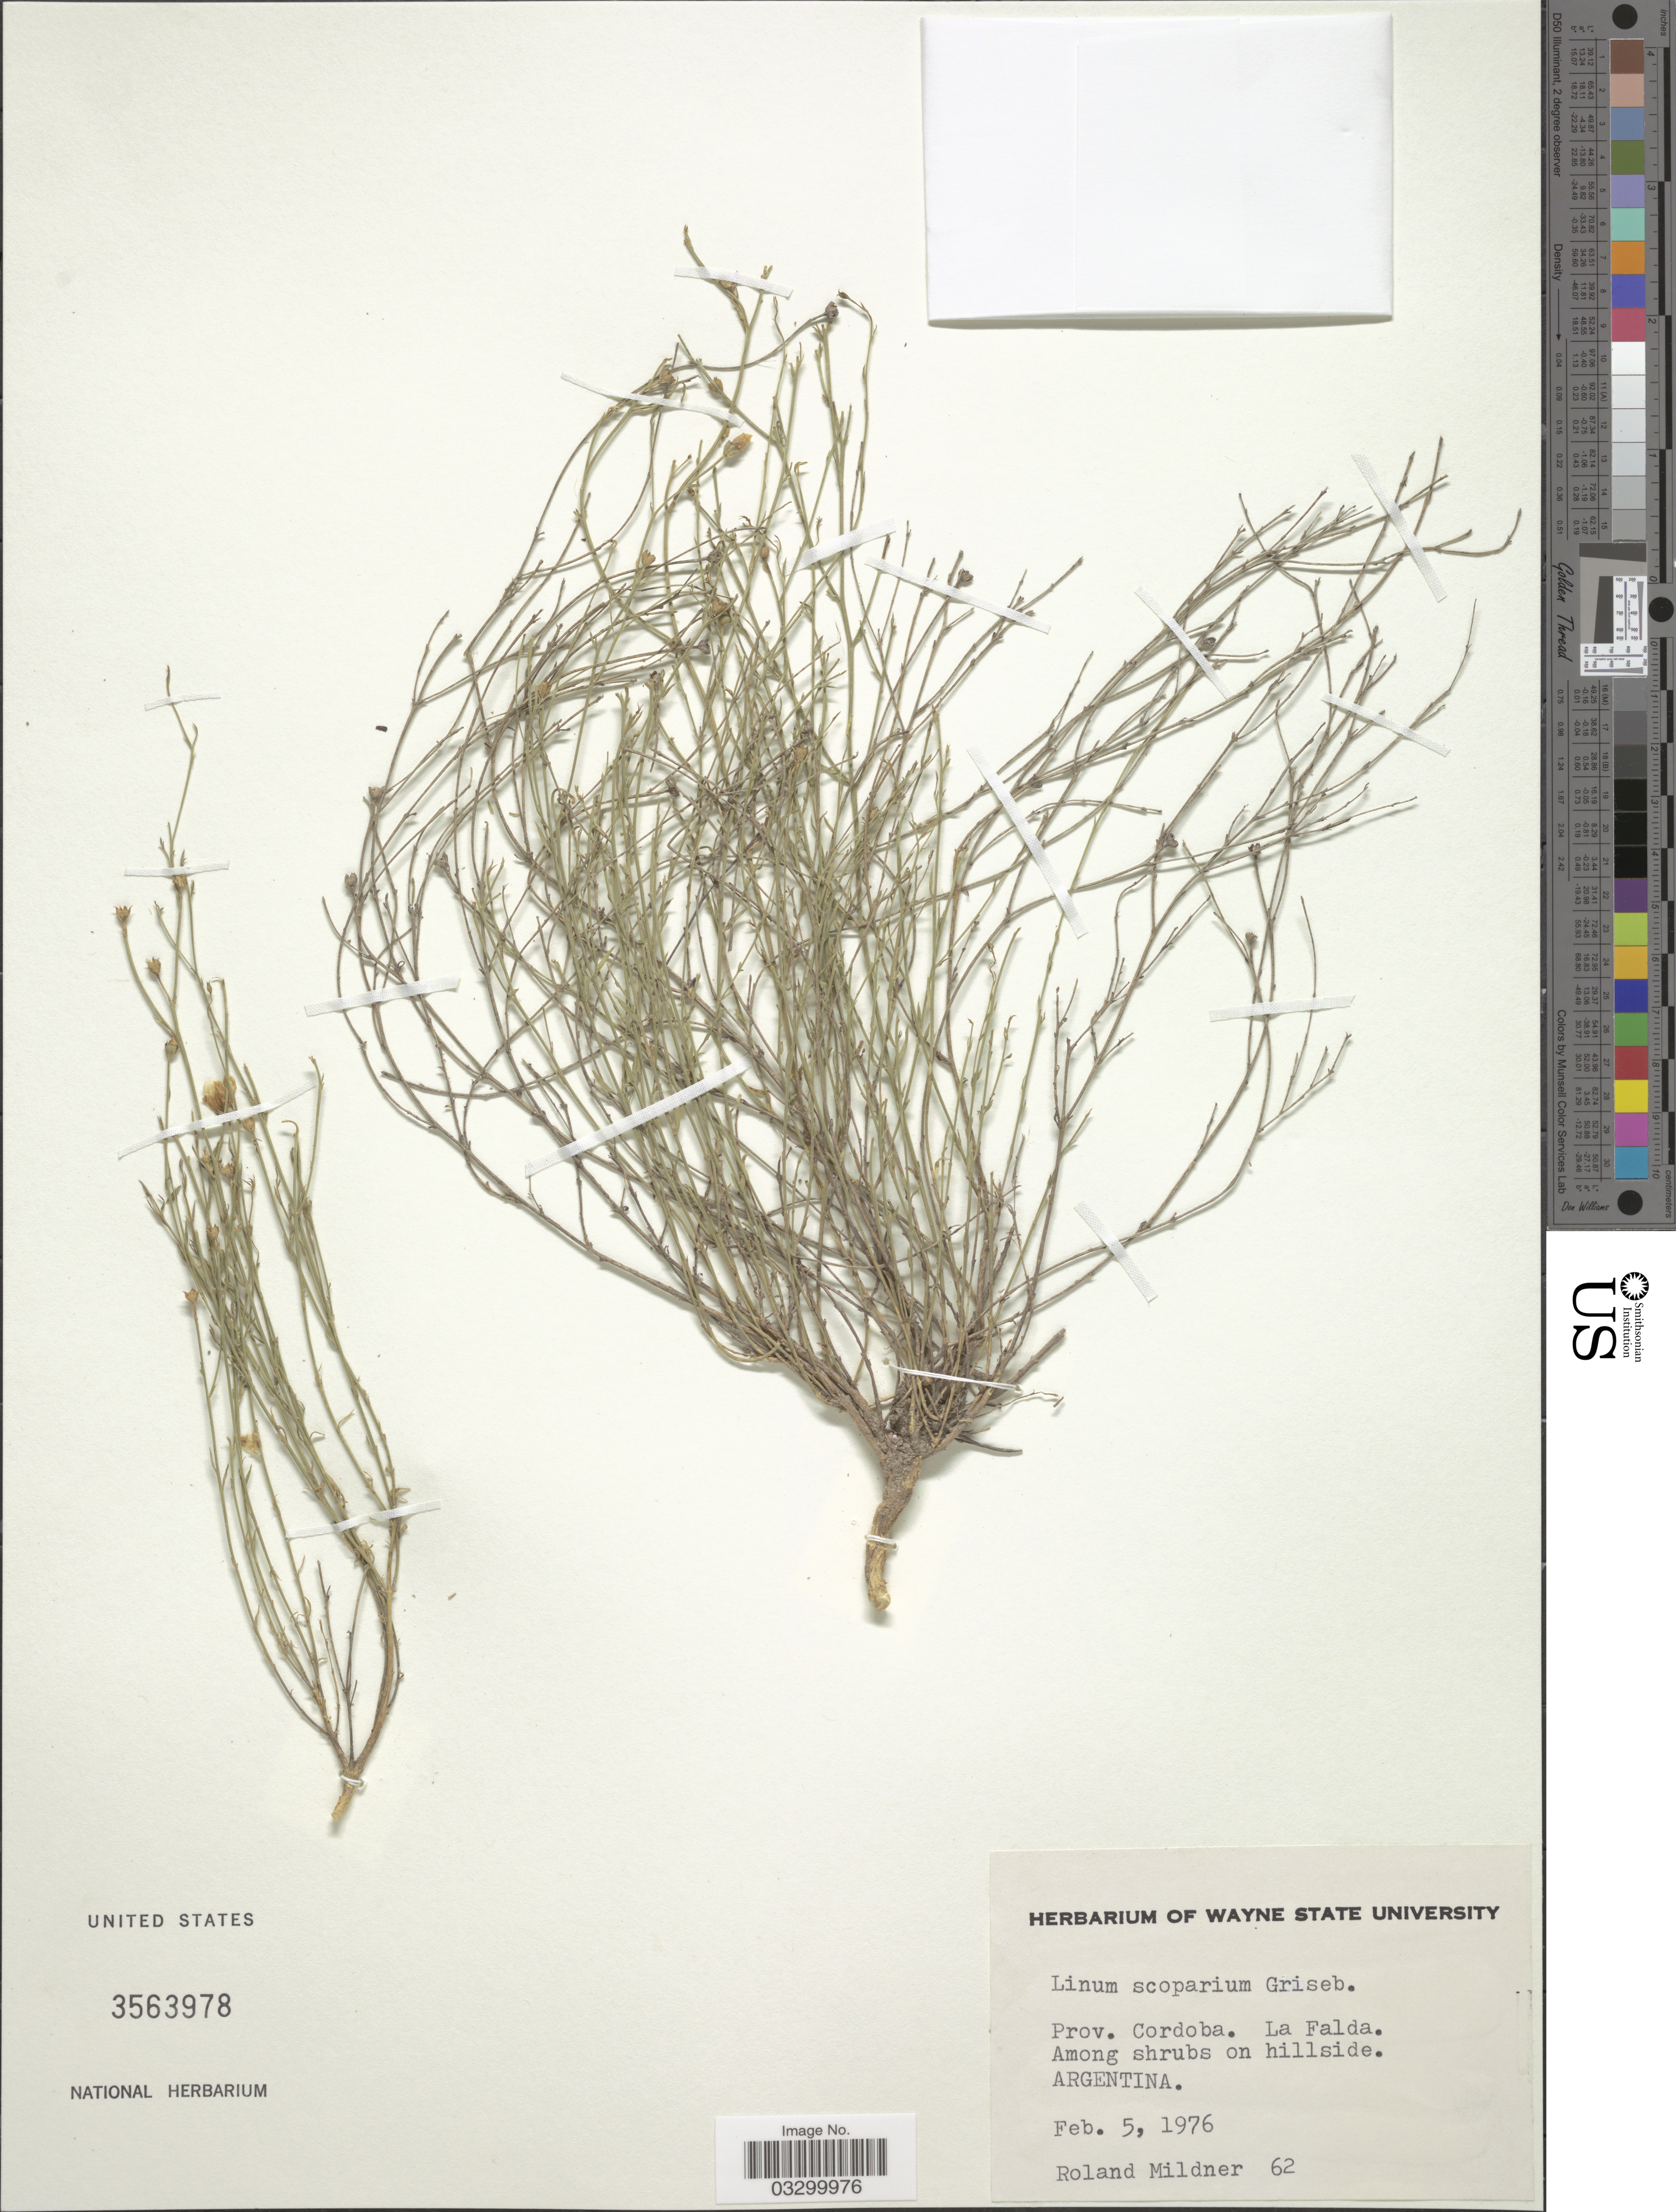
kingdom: Plantae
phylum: Tracheophyta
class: Magnoliopsida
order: Malpighiales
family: Linaceae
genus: Linum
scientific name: Linum scoparium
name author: Griseb.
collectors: R. Mildner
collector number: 62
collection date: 1976-02-05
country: Argentina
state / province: Cordoba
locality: Prov. Cordoba. La Falda.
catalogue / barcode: US 3563978